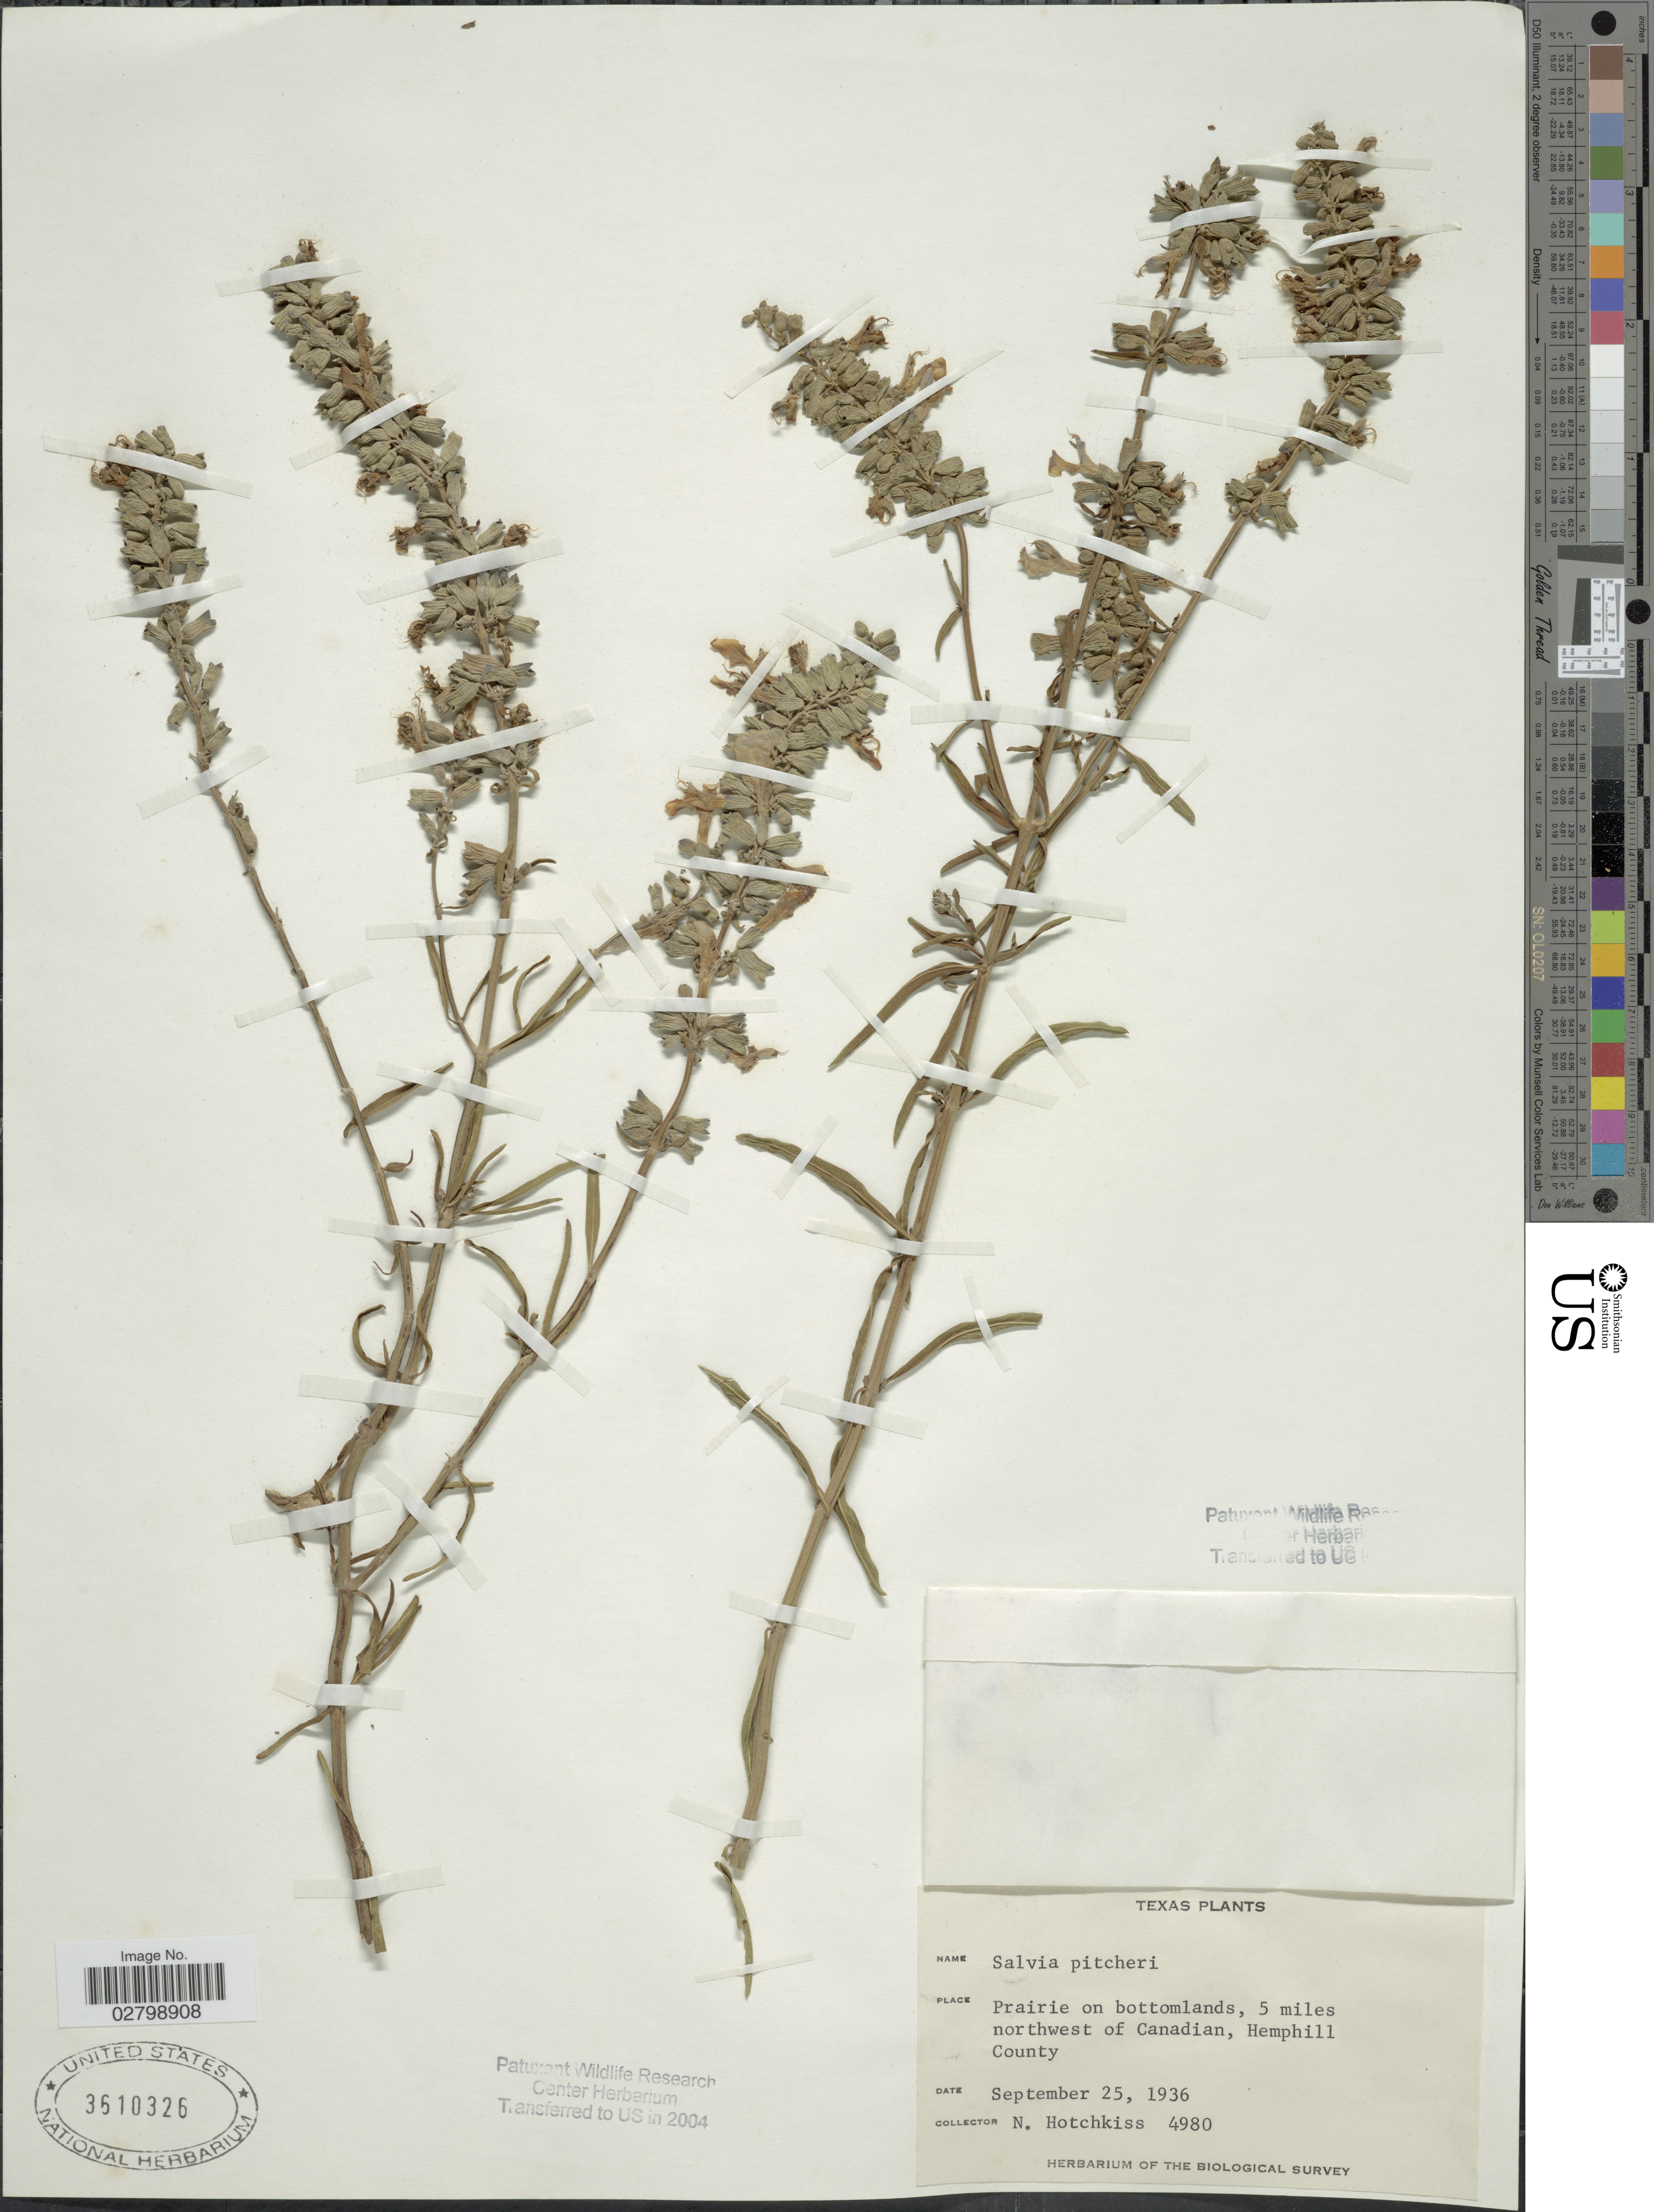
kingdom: Plantae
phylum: Tracheophyta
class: Magnoliopsida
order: Lamiales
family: Lamiaceae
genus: Salvia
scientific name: Salvia azurea subsp. pitcheri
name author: Michx. ex Lam.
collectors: N. Hotchkiss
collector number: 4980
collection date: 1936-09-25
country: United States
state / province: Oklahoma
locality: Prairie on bottomlands, 5 miles northwest of Canadian, Hemphill County.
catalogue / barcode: US 3610326